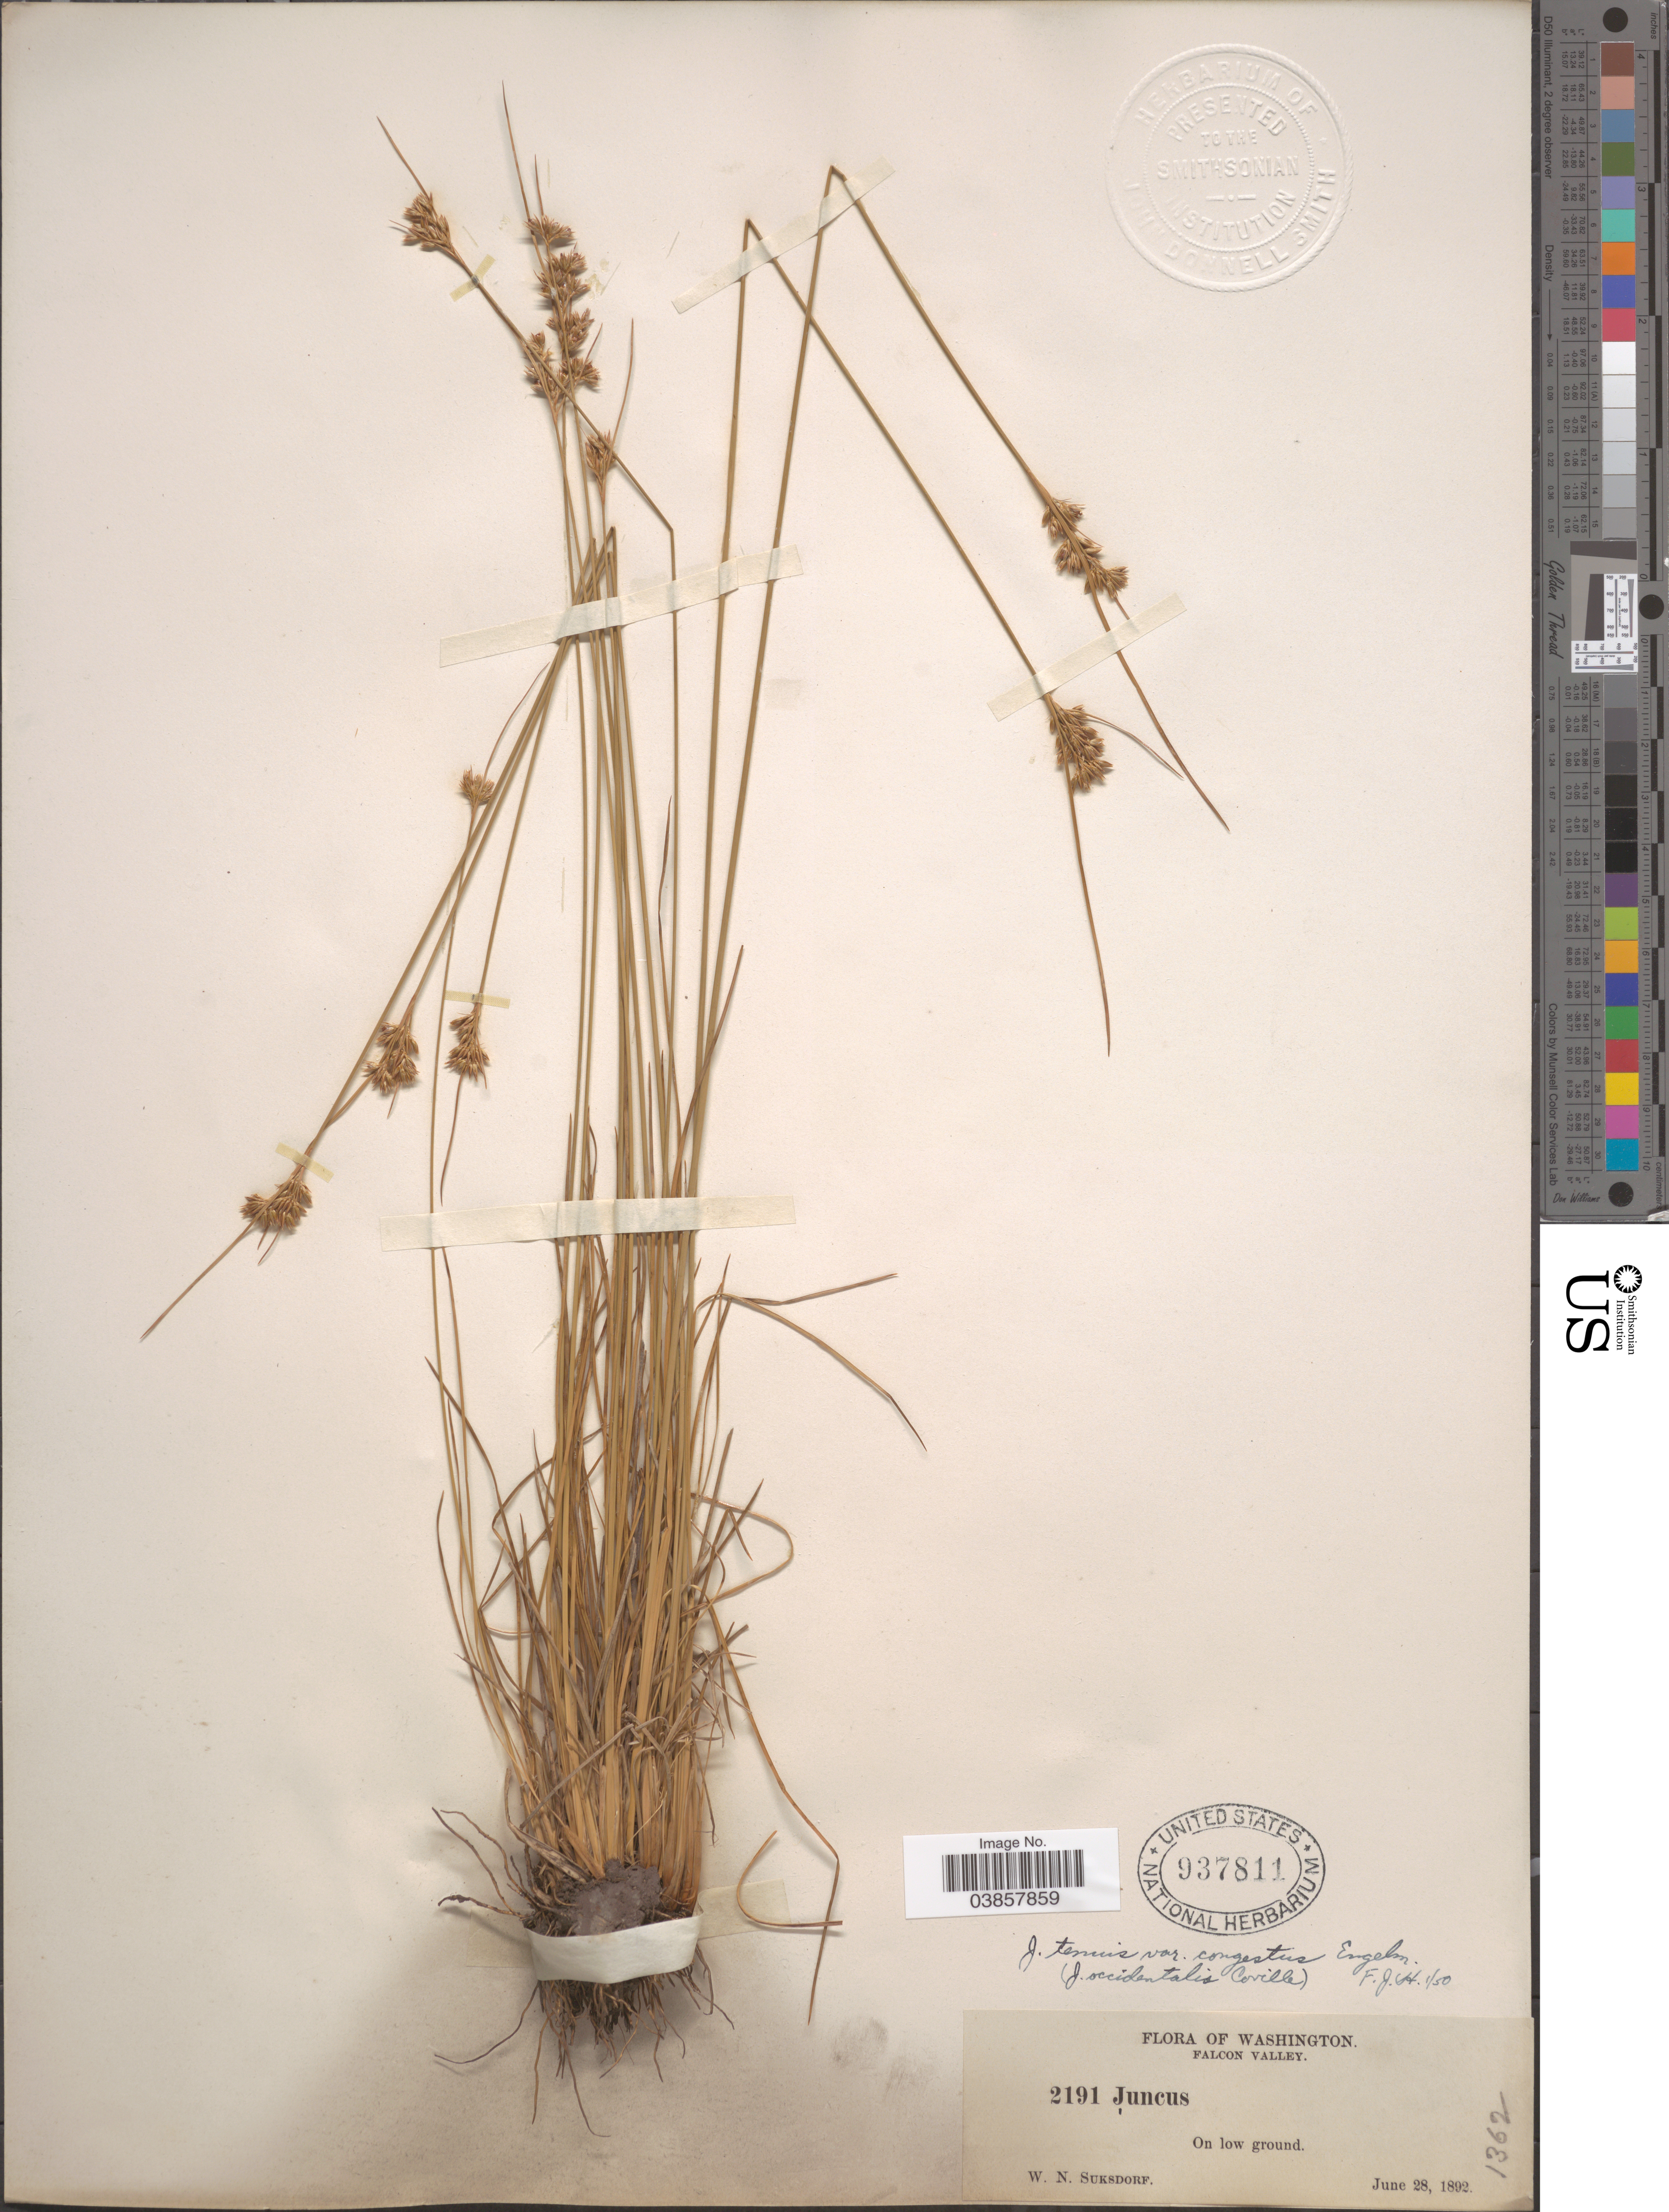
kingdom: Plantae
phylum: Tracheophyta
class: Liliopsida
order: Poales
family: Juncaceae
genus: Juncus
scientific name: Juncus tenuis var. congestus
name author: Engelm.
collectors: W. N. Suksdorf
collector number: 2191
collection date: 1892-06-28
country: United States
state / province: Washington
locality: Falcon Valley.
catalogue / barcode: US 937811